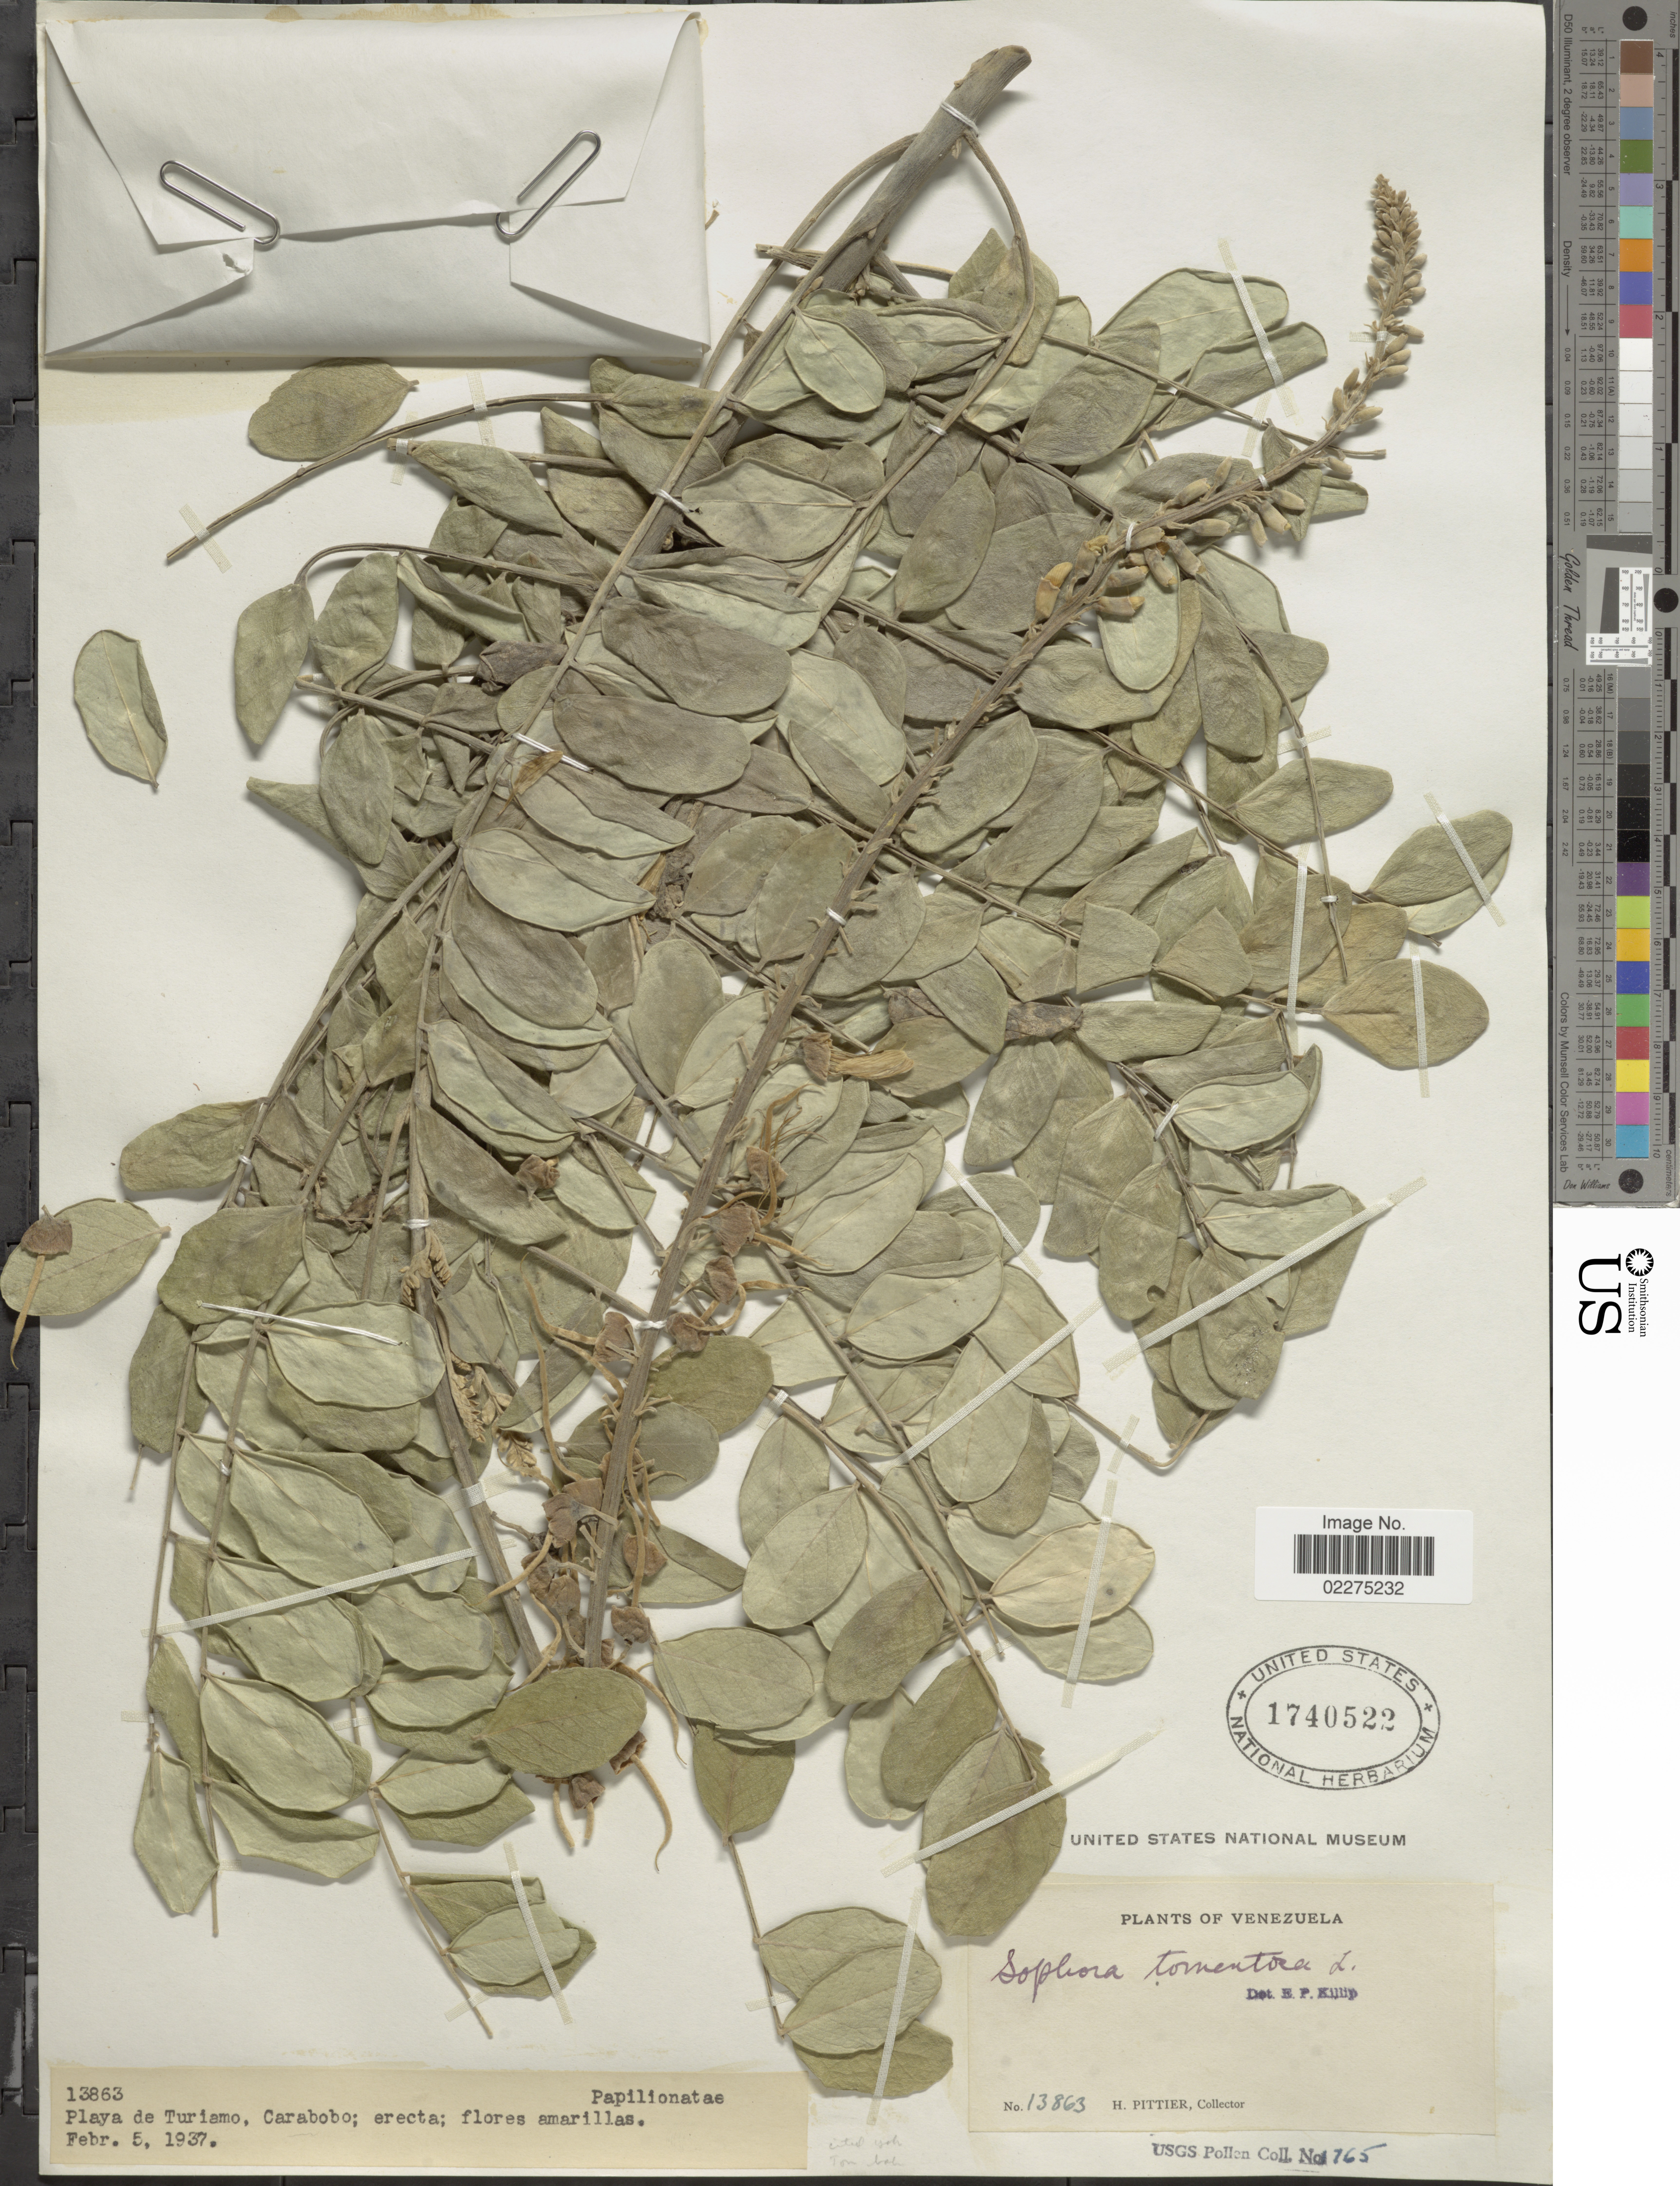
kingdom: Plantae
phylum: Tracheophyta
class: Magnoliopsida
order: Fabales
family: Fabaceae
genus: Sophora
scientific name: Sophora tomentosa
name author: L.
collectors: H. F. Pittier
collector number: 13863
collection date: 1937-02-05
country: Venezuela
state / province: Carabobo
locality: Playa de Turiamo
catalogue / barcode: US 1740522